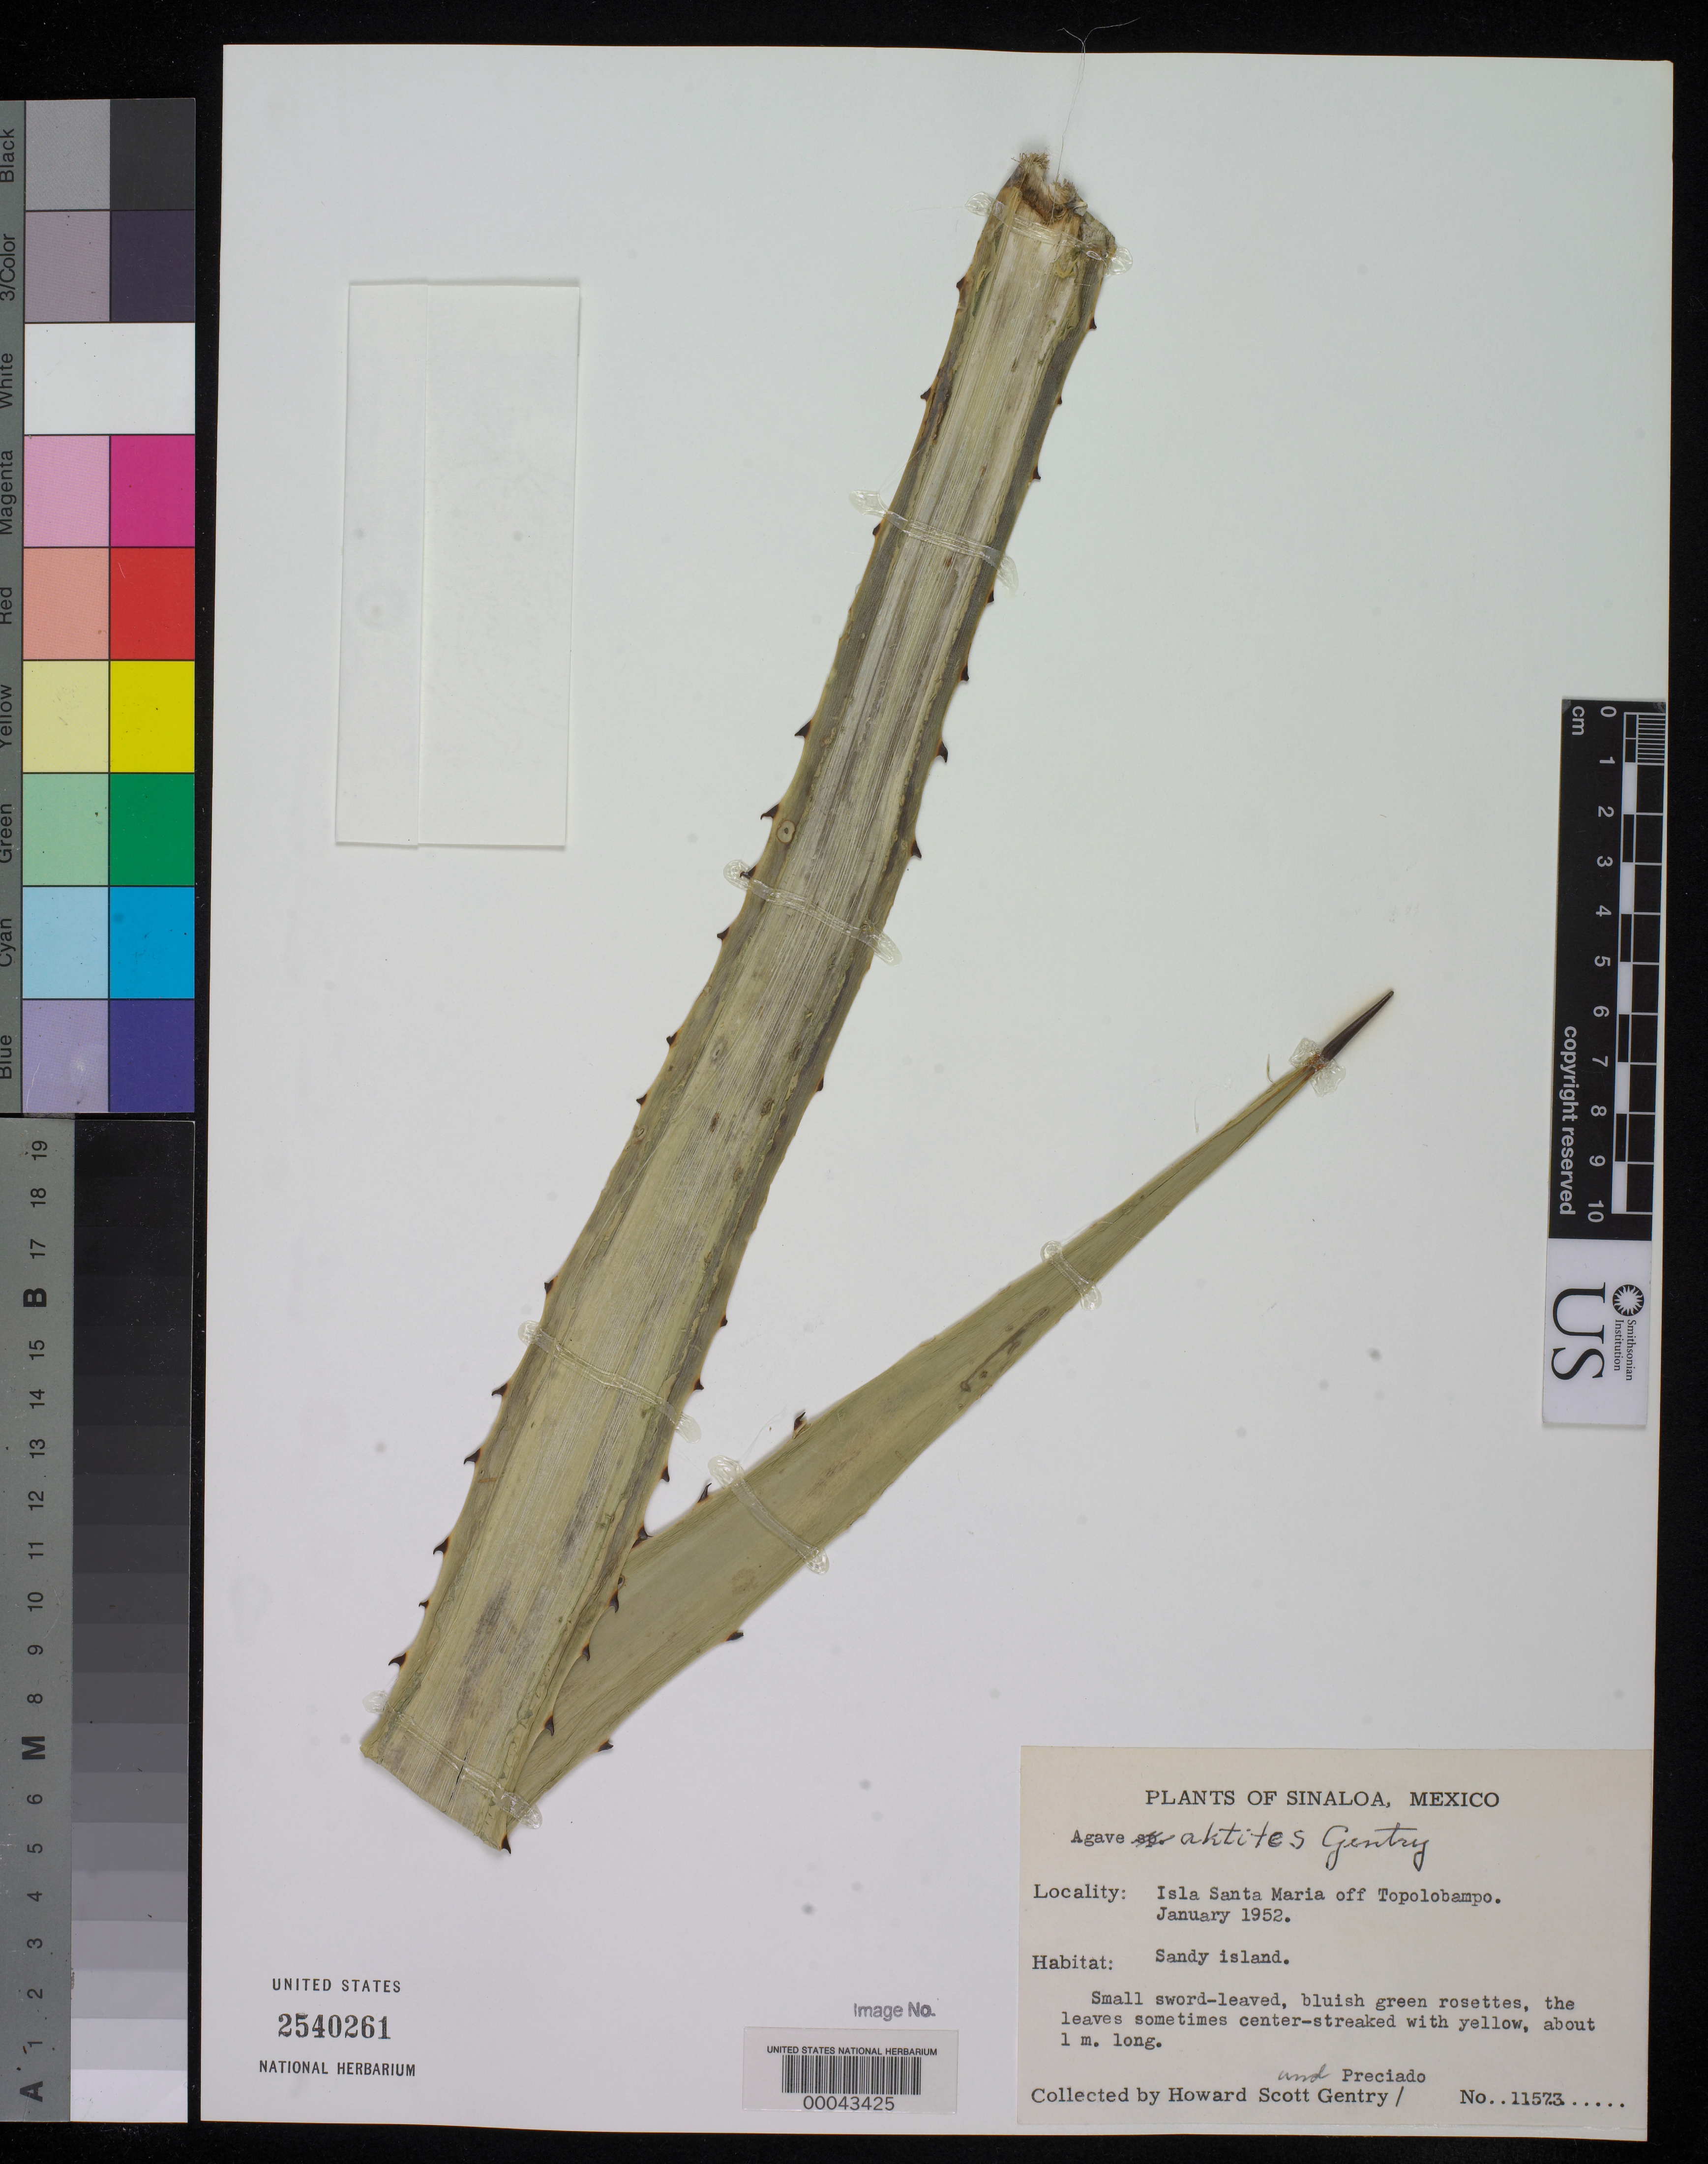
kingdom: Plantae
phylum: Tracheophyta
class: Liliopsida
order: Asparagales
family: Asparagaceae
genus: Agave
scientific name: Agave aktites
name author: Gentry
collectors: H. S. Gentry & -. Preciado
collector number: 11573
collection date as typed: Jan 1952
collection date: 1952-01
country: Mexico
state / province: Sinaloa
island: Santa Maria Island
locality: Isla Santa Maria off topolobampo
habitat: Sandy island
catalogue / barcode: US 2540261